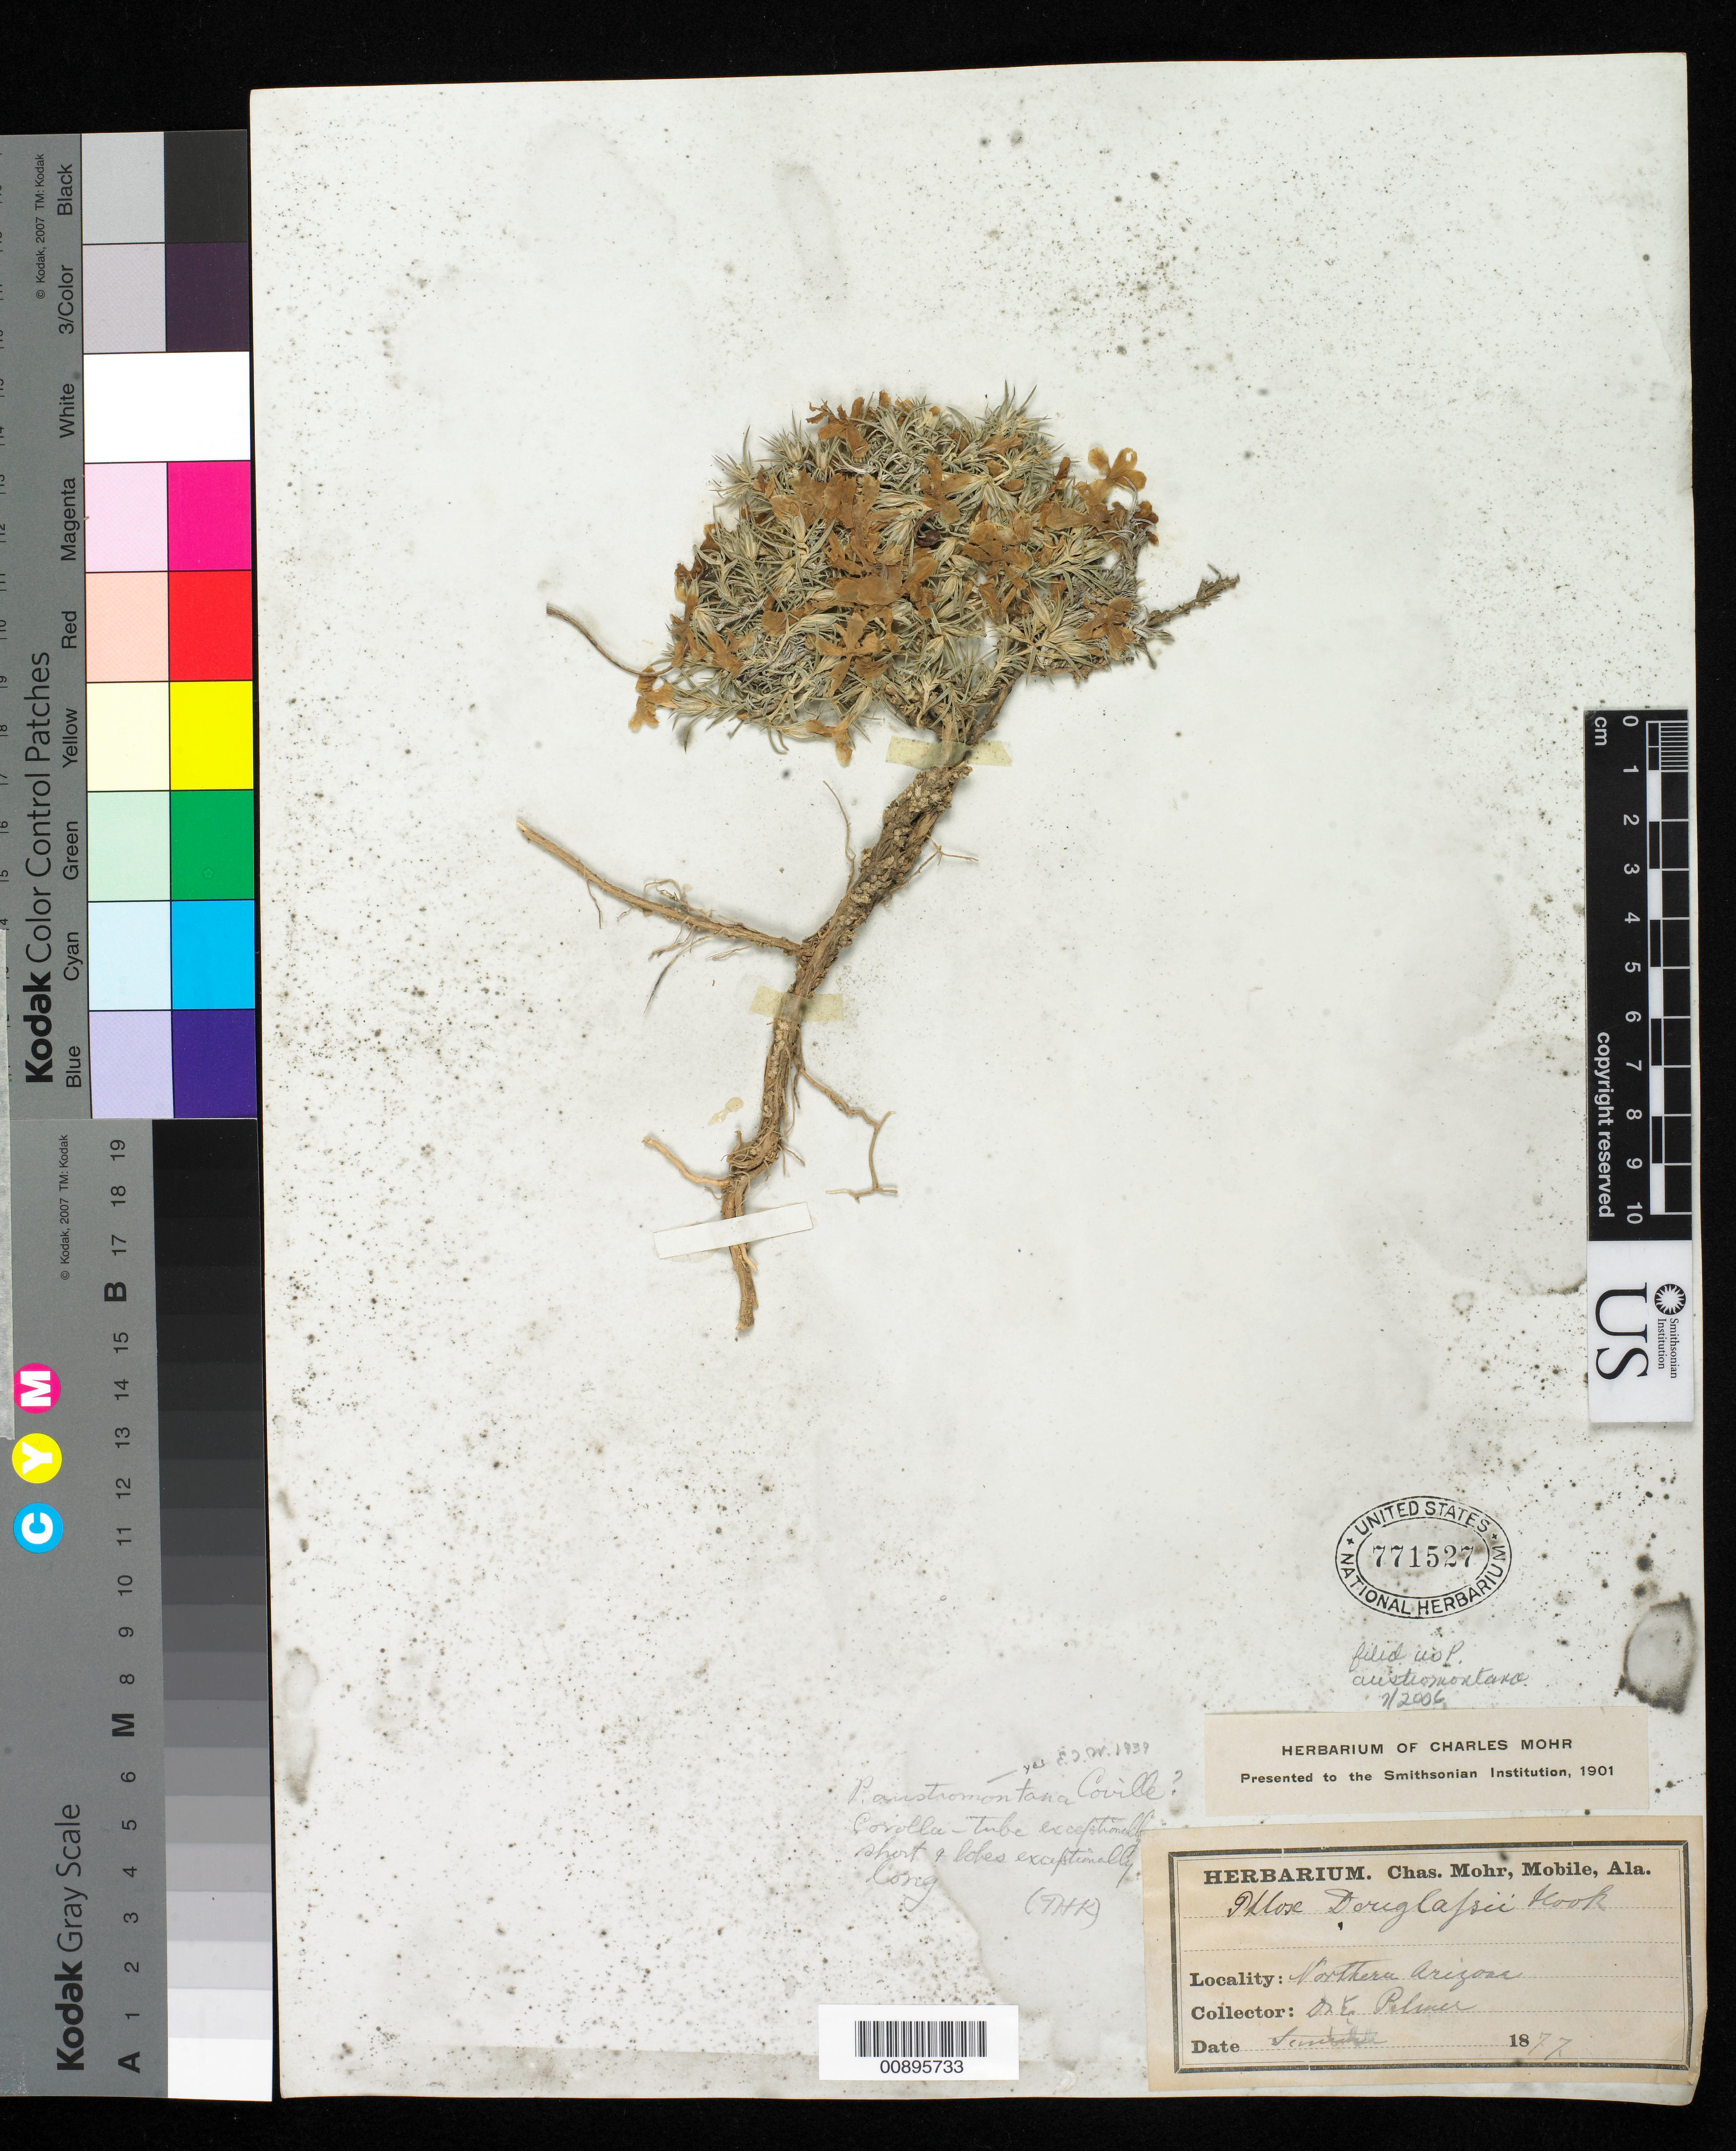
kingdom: Plantae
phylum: Tracheophyta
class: Magnoliopsida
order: Ericales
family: Polemoniaceae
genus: Phlox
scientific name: Phlox austromontana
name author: Coville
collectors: E. Palmer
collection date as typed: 1877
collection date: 1877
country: United States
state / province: Arizona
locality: Northern Arizona.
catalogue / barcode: US 771527